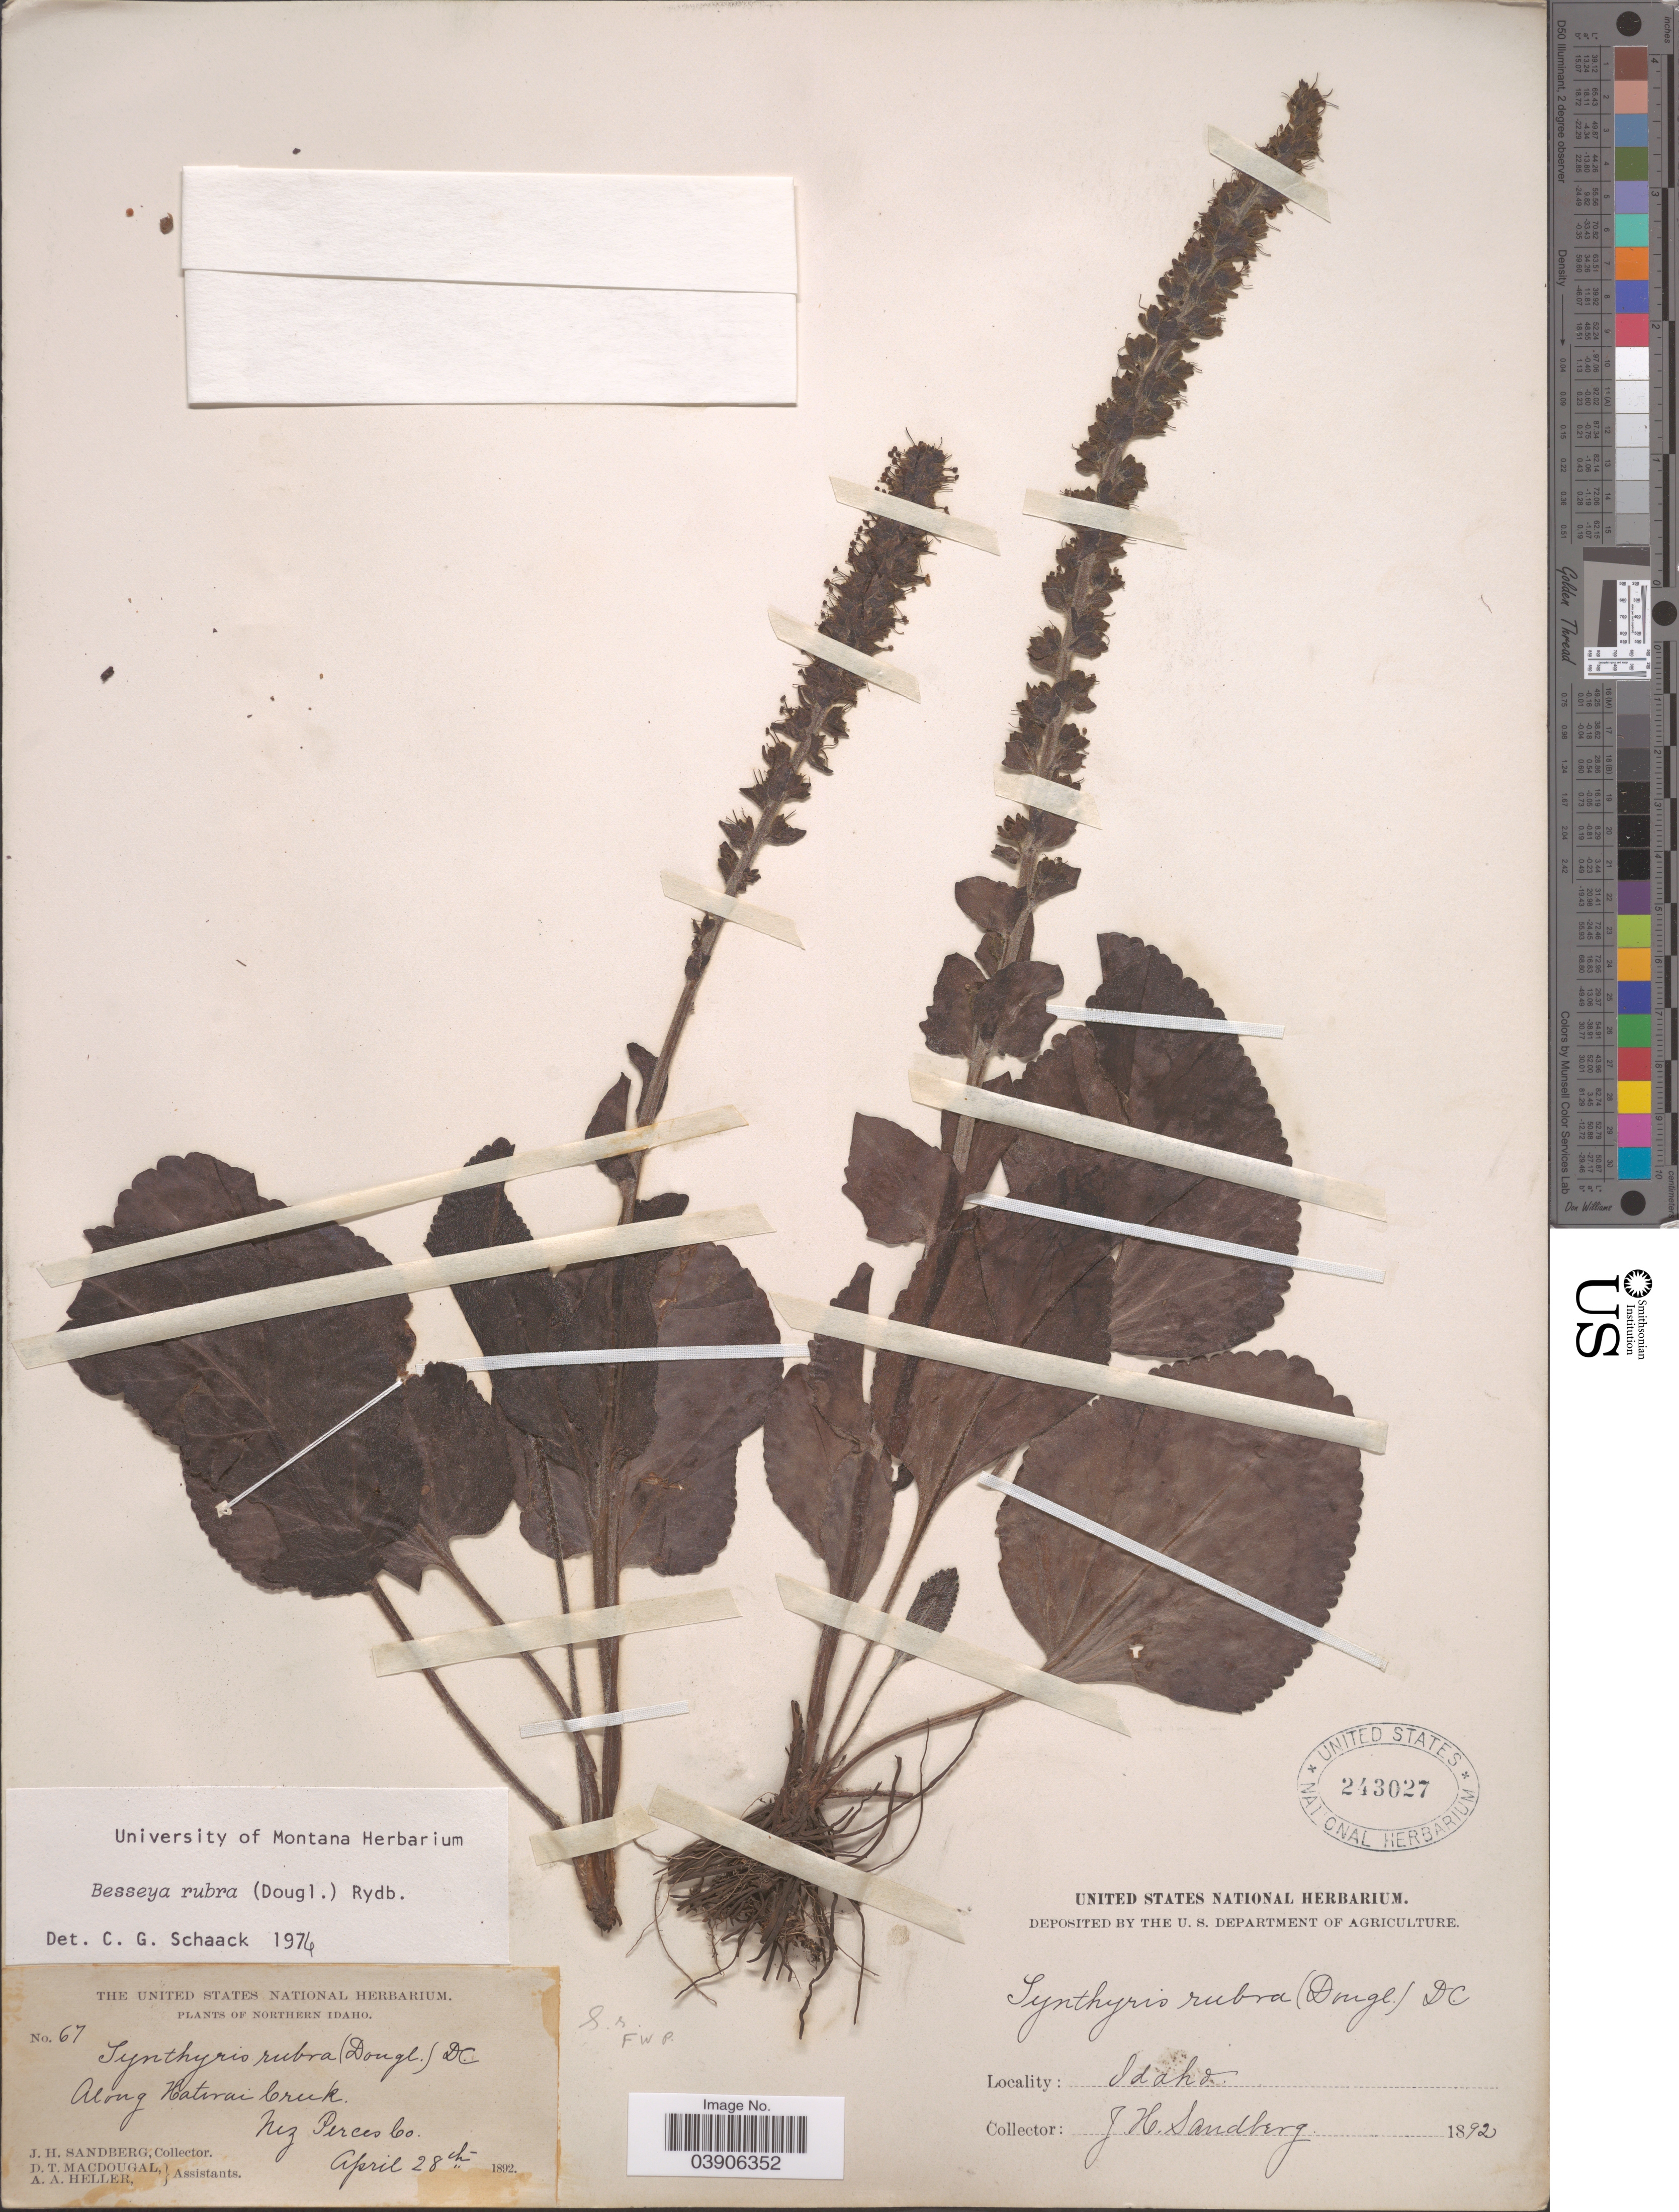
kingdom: Plantae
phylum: Tracheophyta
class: Magnoliopsida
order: Lamiales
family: Plantaginaceae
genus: Synthyris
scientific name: Synthyris rubra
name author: (Douglas ex Hook.) Benth.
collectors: J. H. Sandberg, D. T. MacDougal & A. A. Heller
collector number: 67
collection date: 1892-04-28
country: United States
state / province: Idaho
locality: Northern Idaho. Along Hatwai Creek. Nez Perces Co.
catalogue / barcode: US 243027